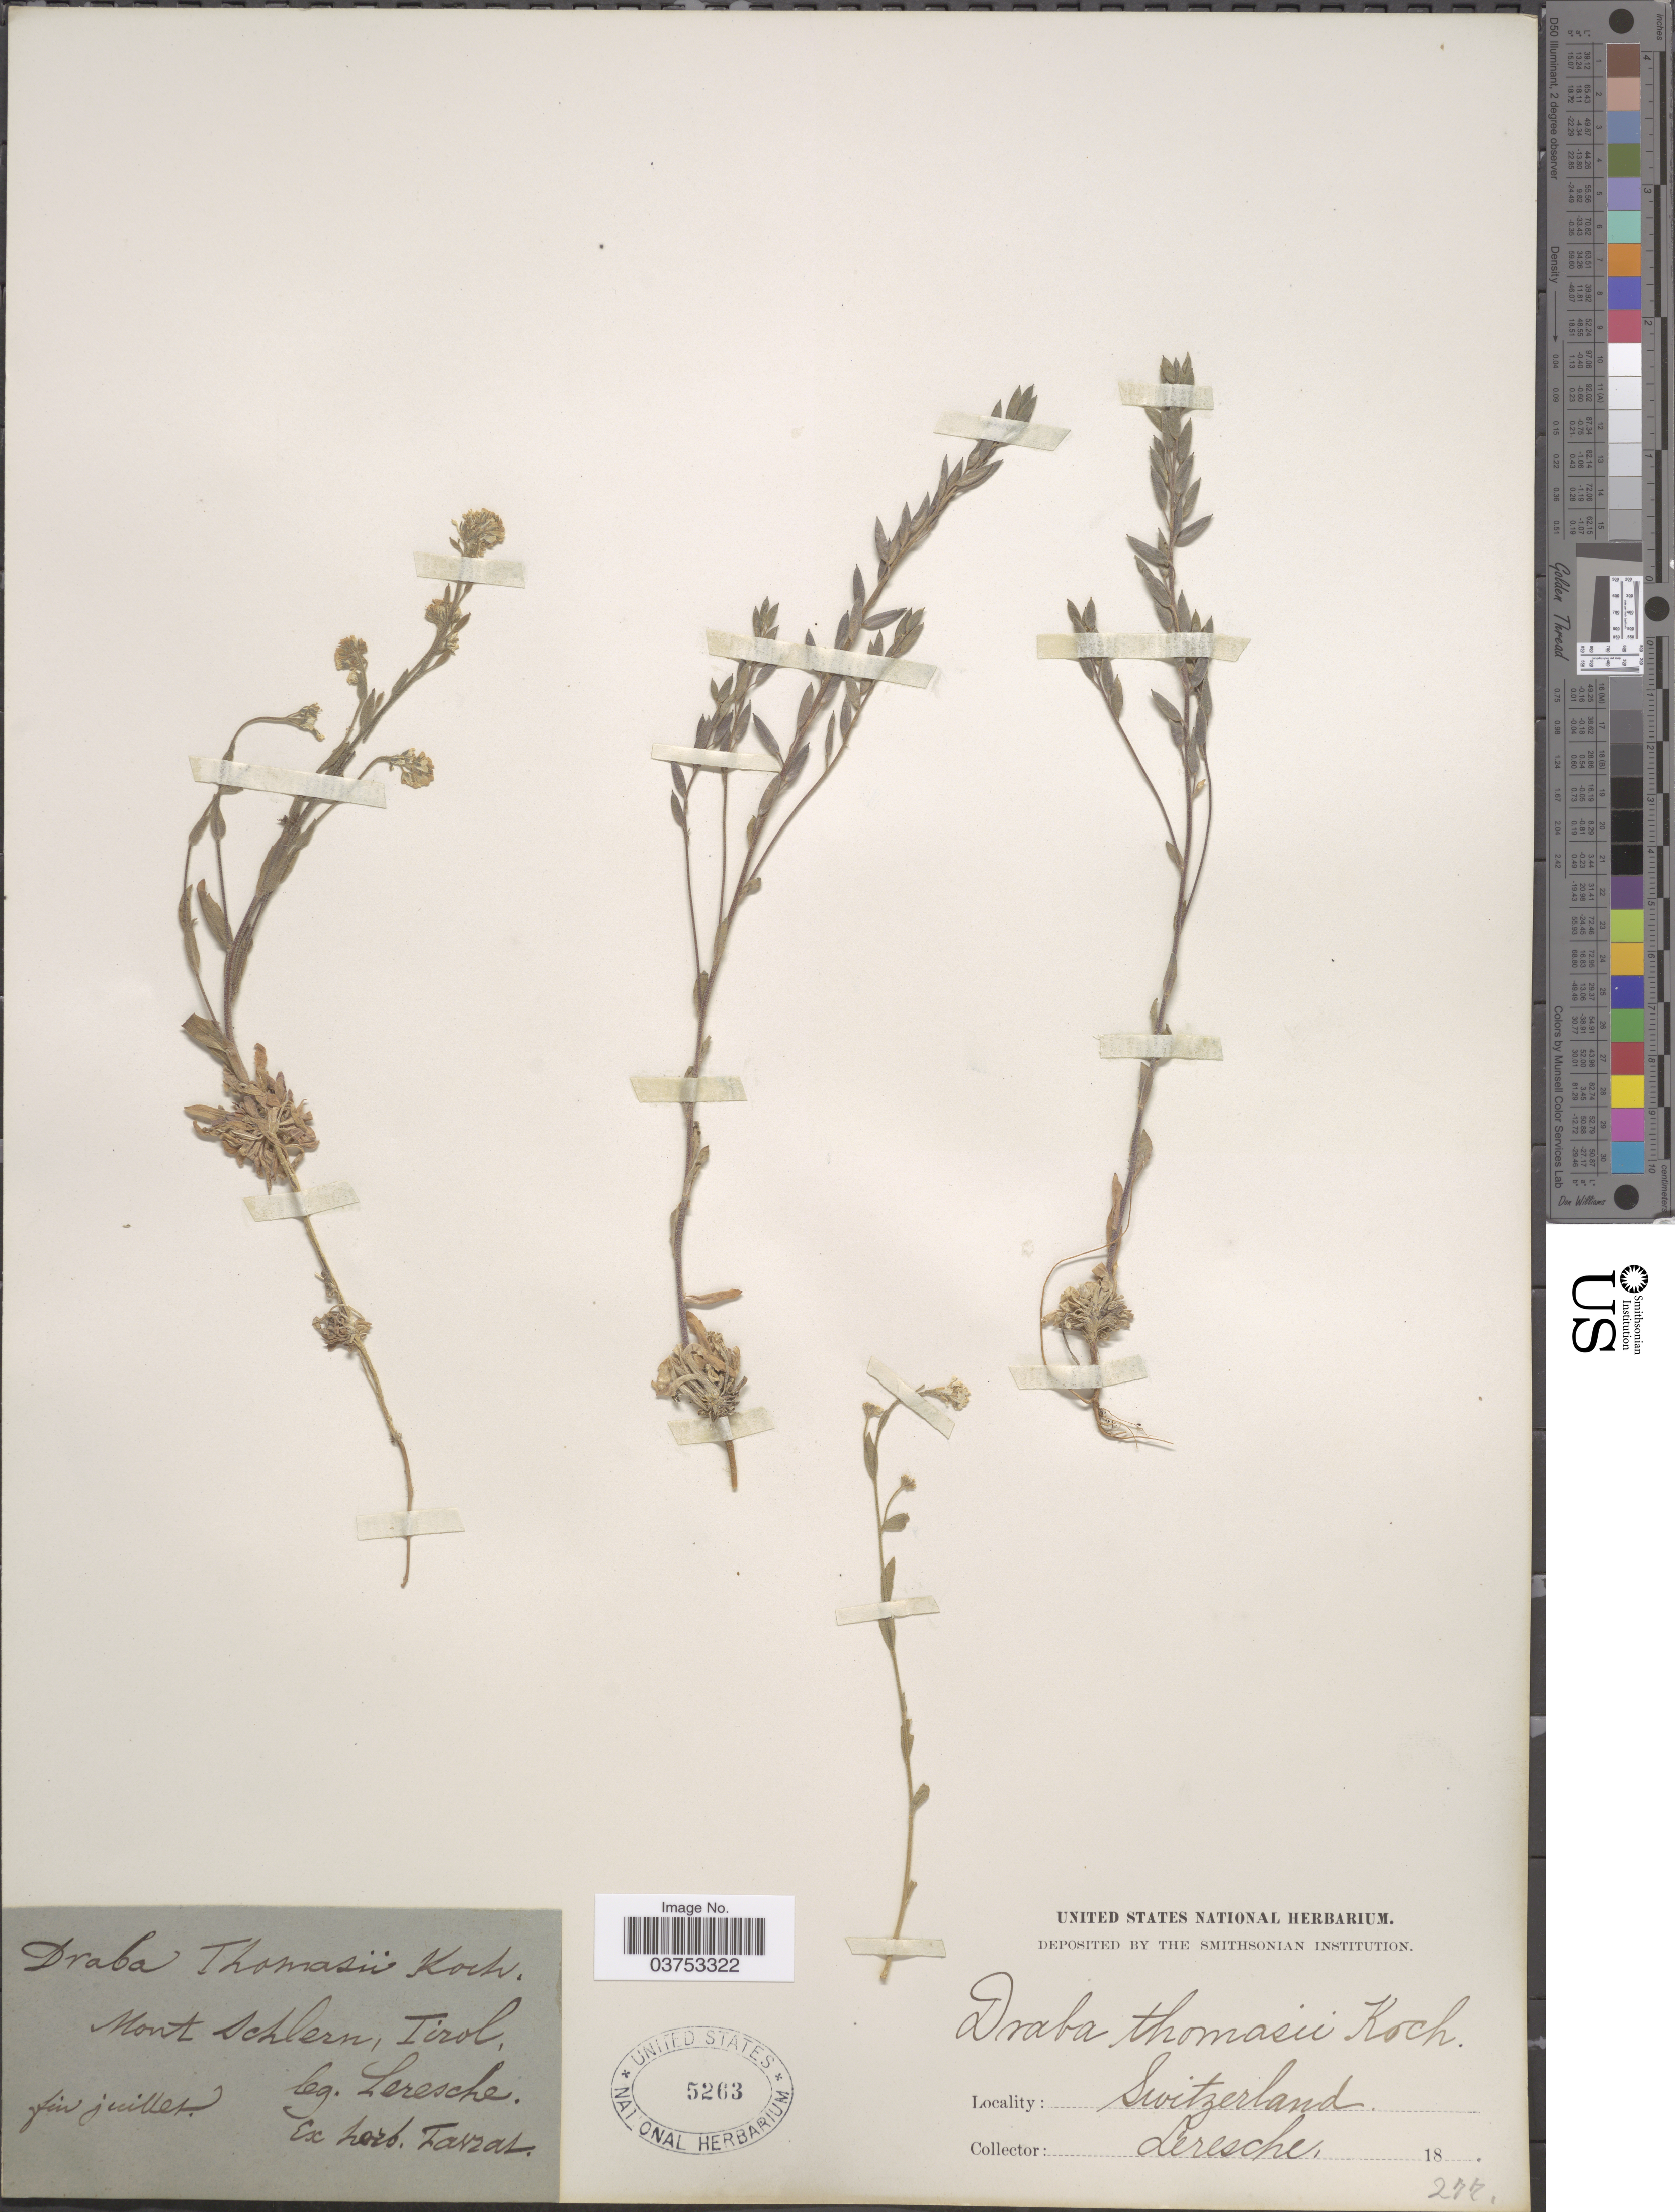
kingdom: Plantae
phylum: Tracheophyta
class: Magnoliopsida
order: Brassicales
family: Brassicaceae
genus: Draba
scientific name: Draba thomasii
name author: W.D.J. Koch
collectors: Leresche, --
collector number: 277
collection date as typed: fin juillet 18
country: Switzerland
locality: Mont Schlern, Tirol.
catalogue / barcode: US 5263